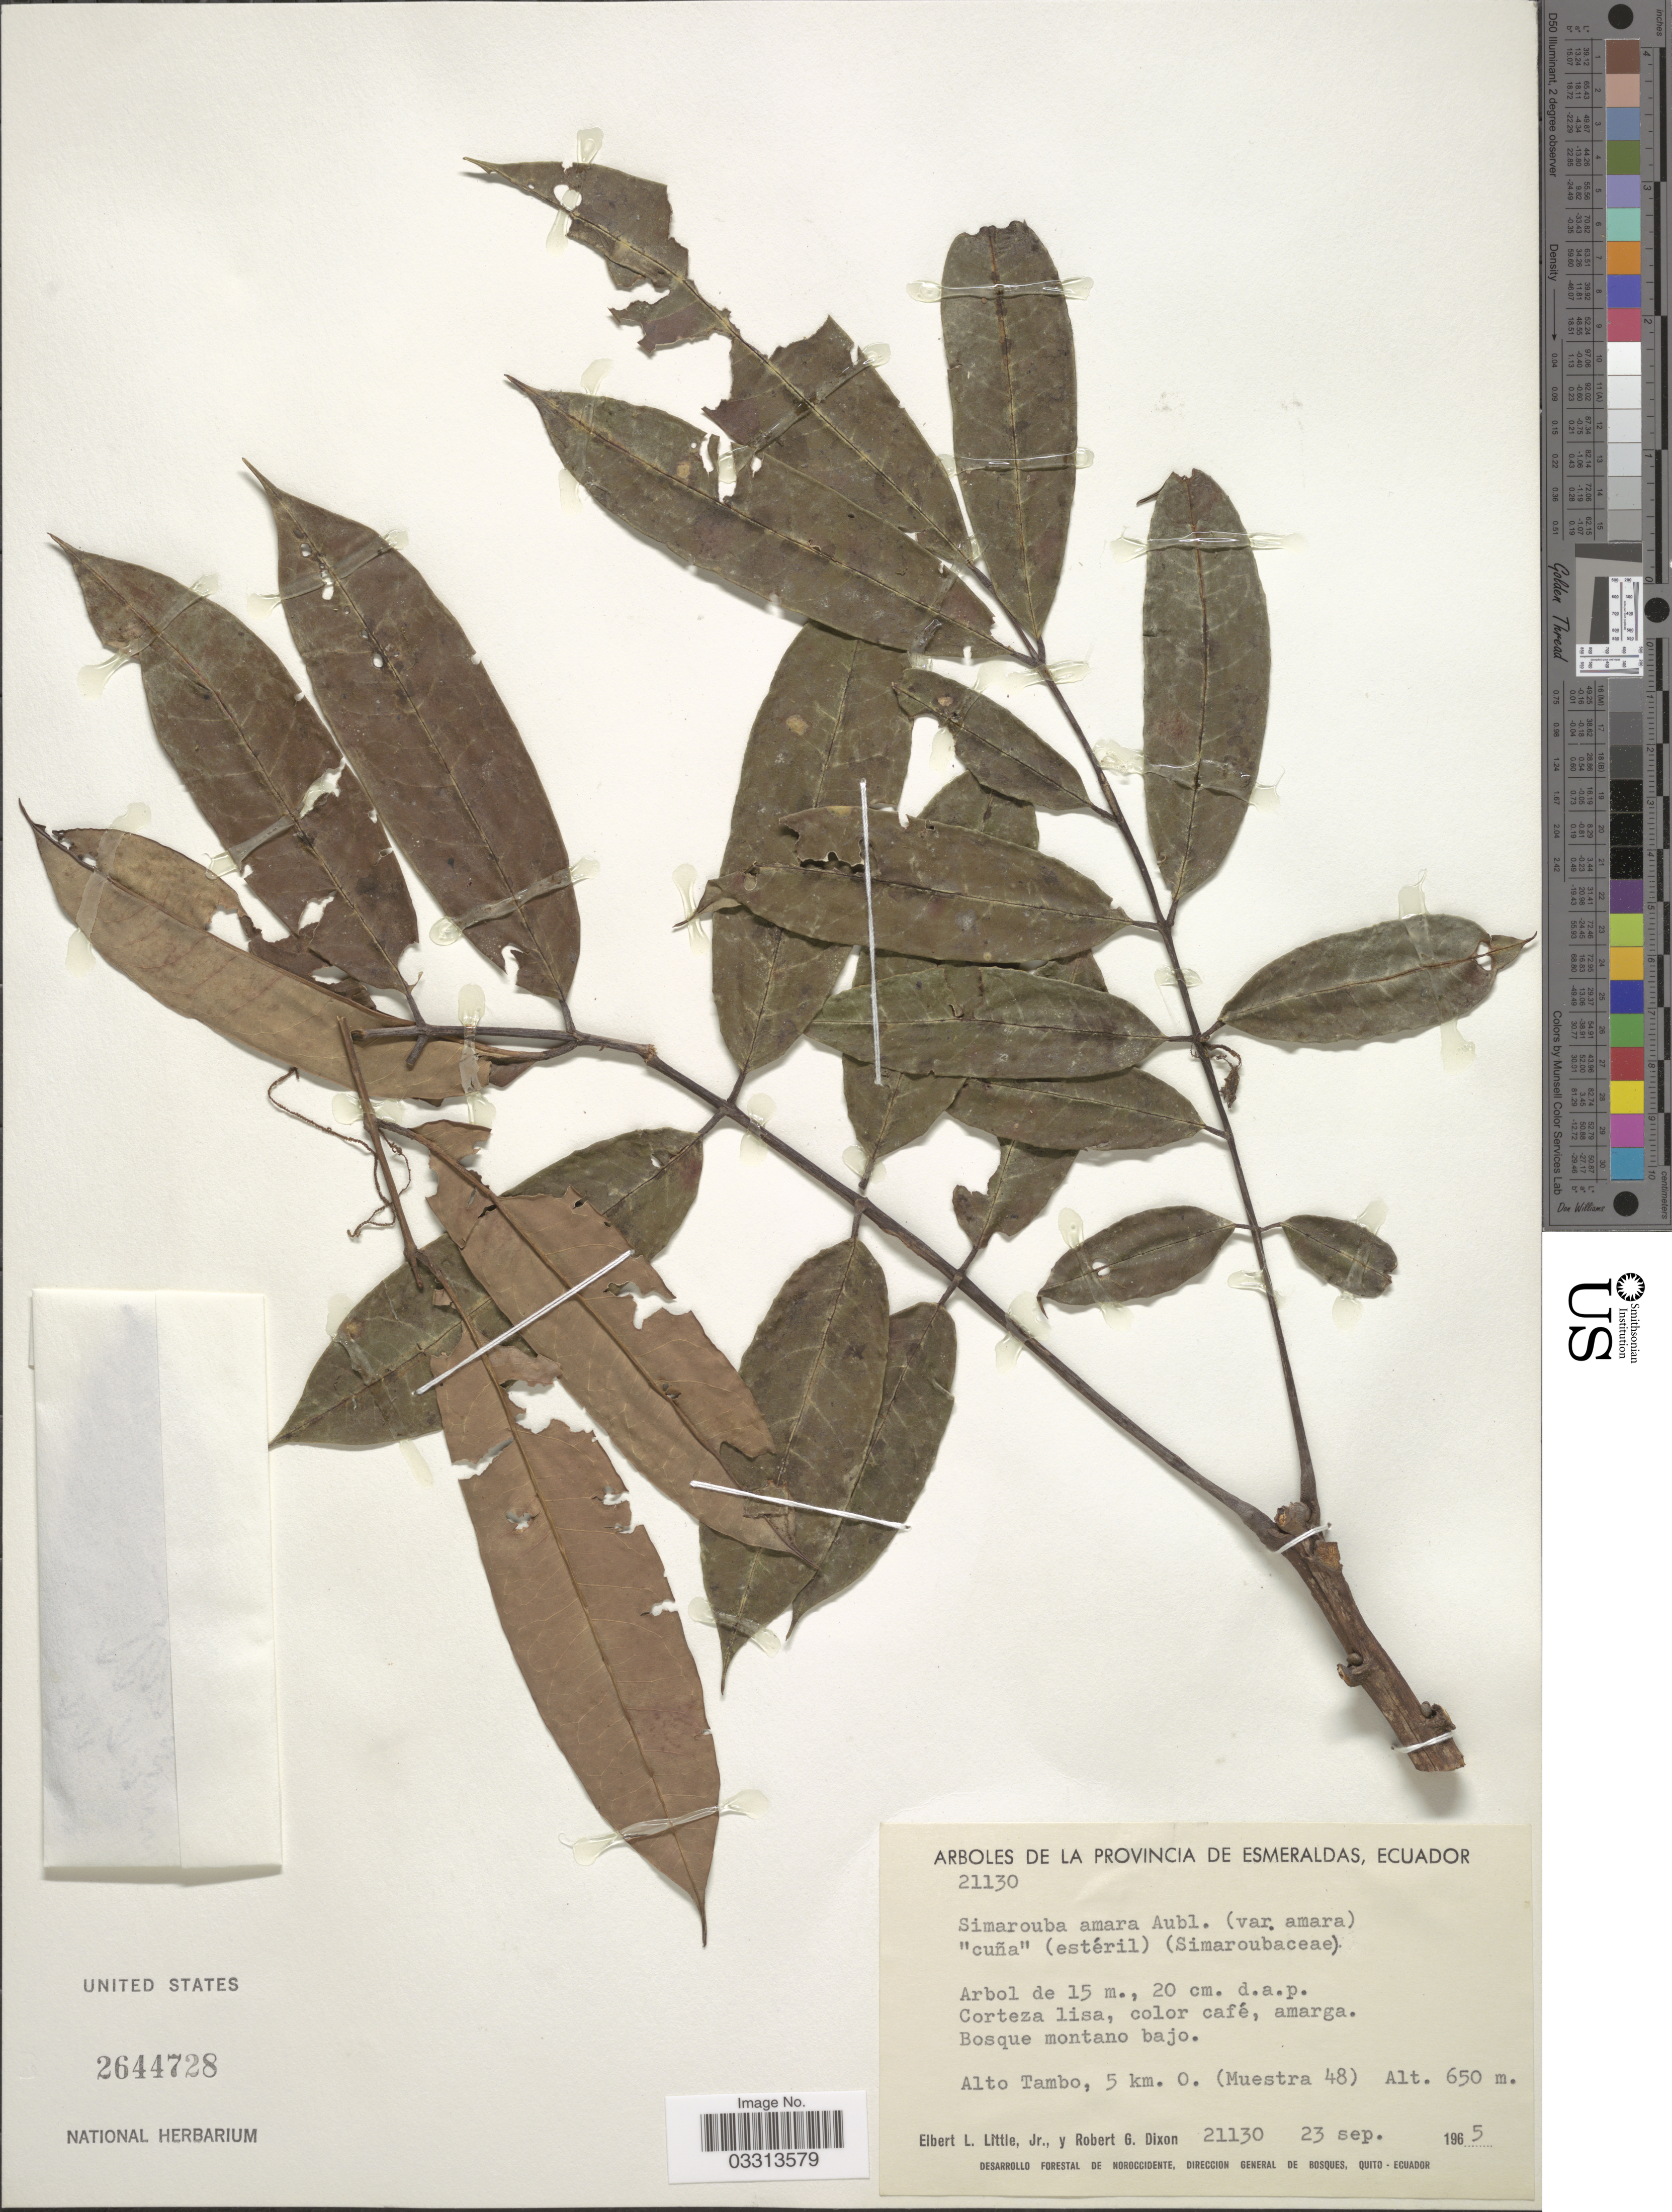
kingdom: Plantae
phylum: Tracheophyta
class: Magnoliopsida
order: Sapindales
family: Simaroubaceae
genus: Simarouba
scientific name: Simarouba amara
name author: Aubl.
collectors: E. L. Little & R. G. Dixon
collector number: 21130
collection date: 1965-09-23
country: Ecuador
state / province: Esmeraldas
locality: Alto Tambo, 5 km. O. (Muestra 48).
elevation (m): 650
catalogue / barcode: US 2644728